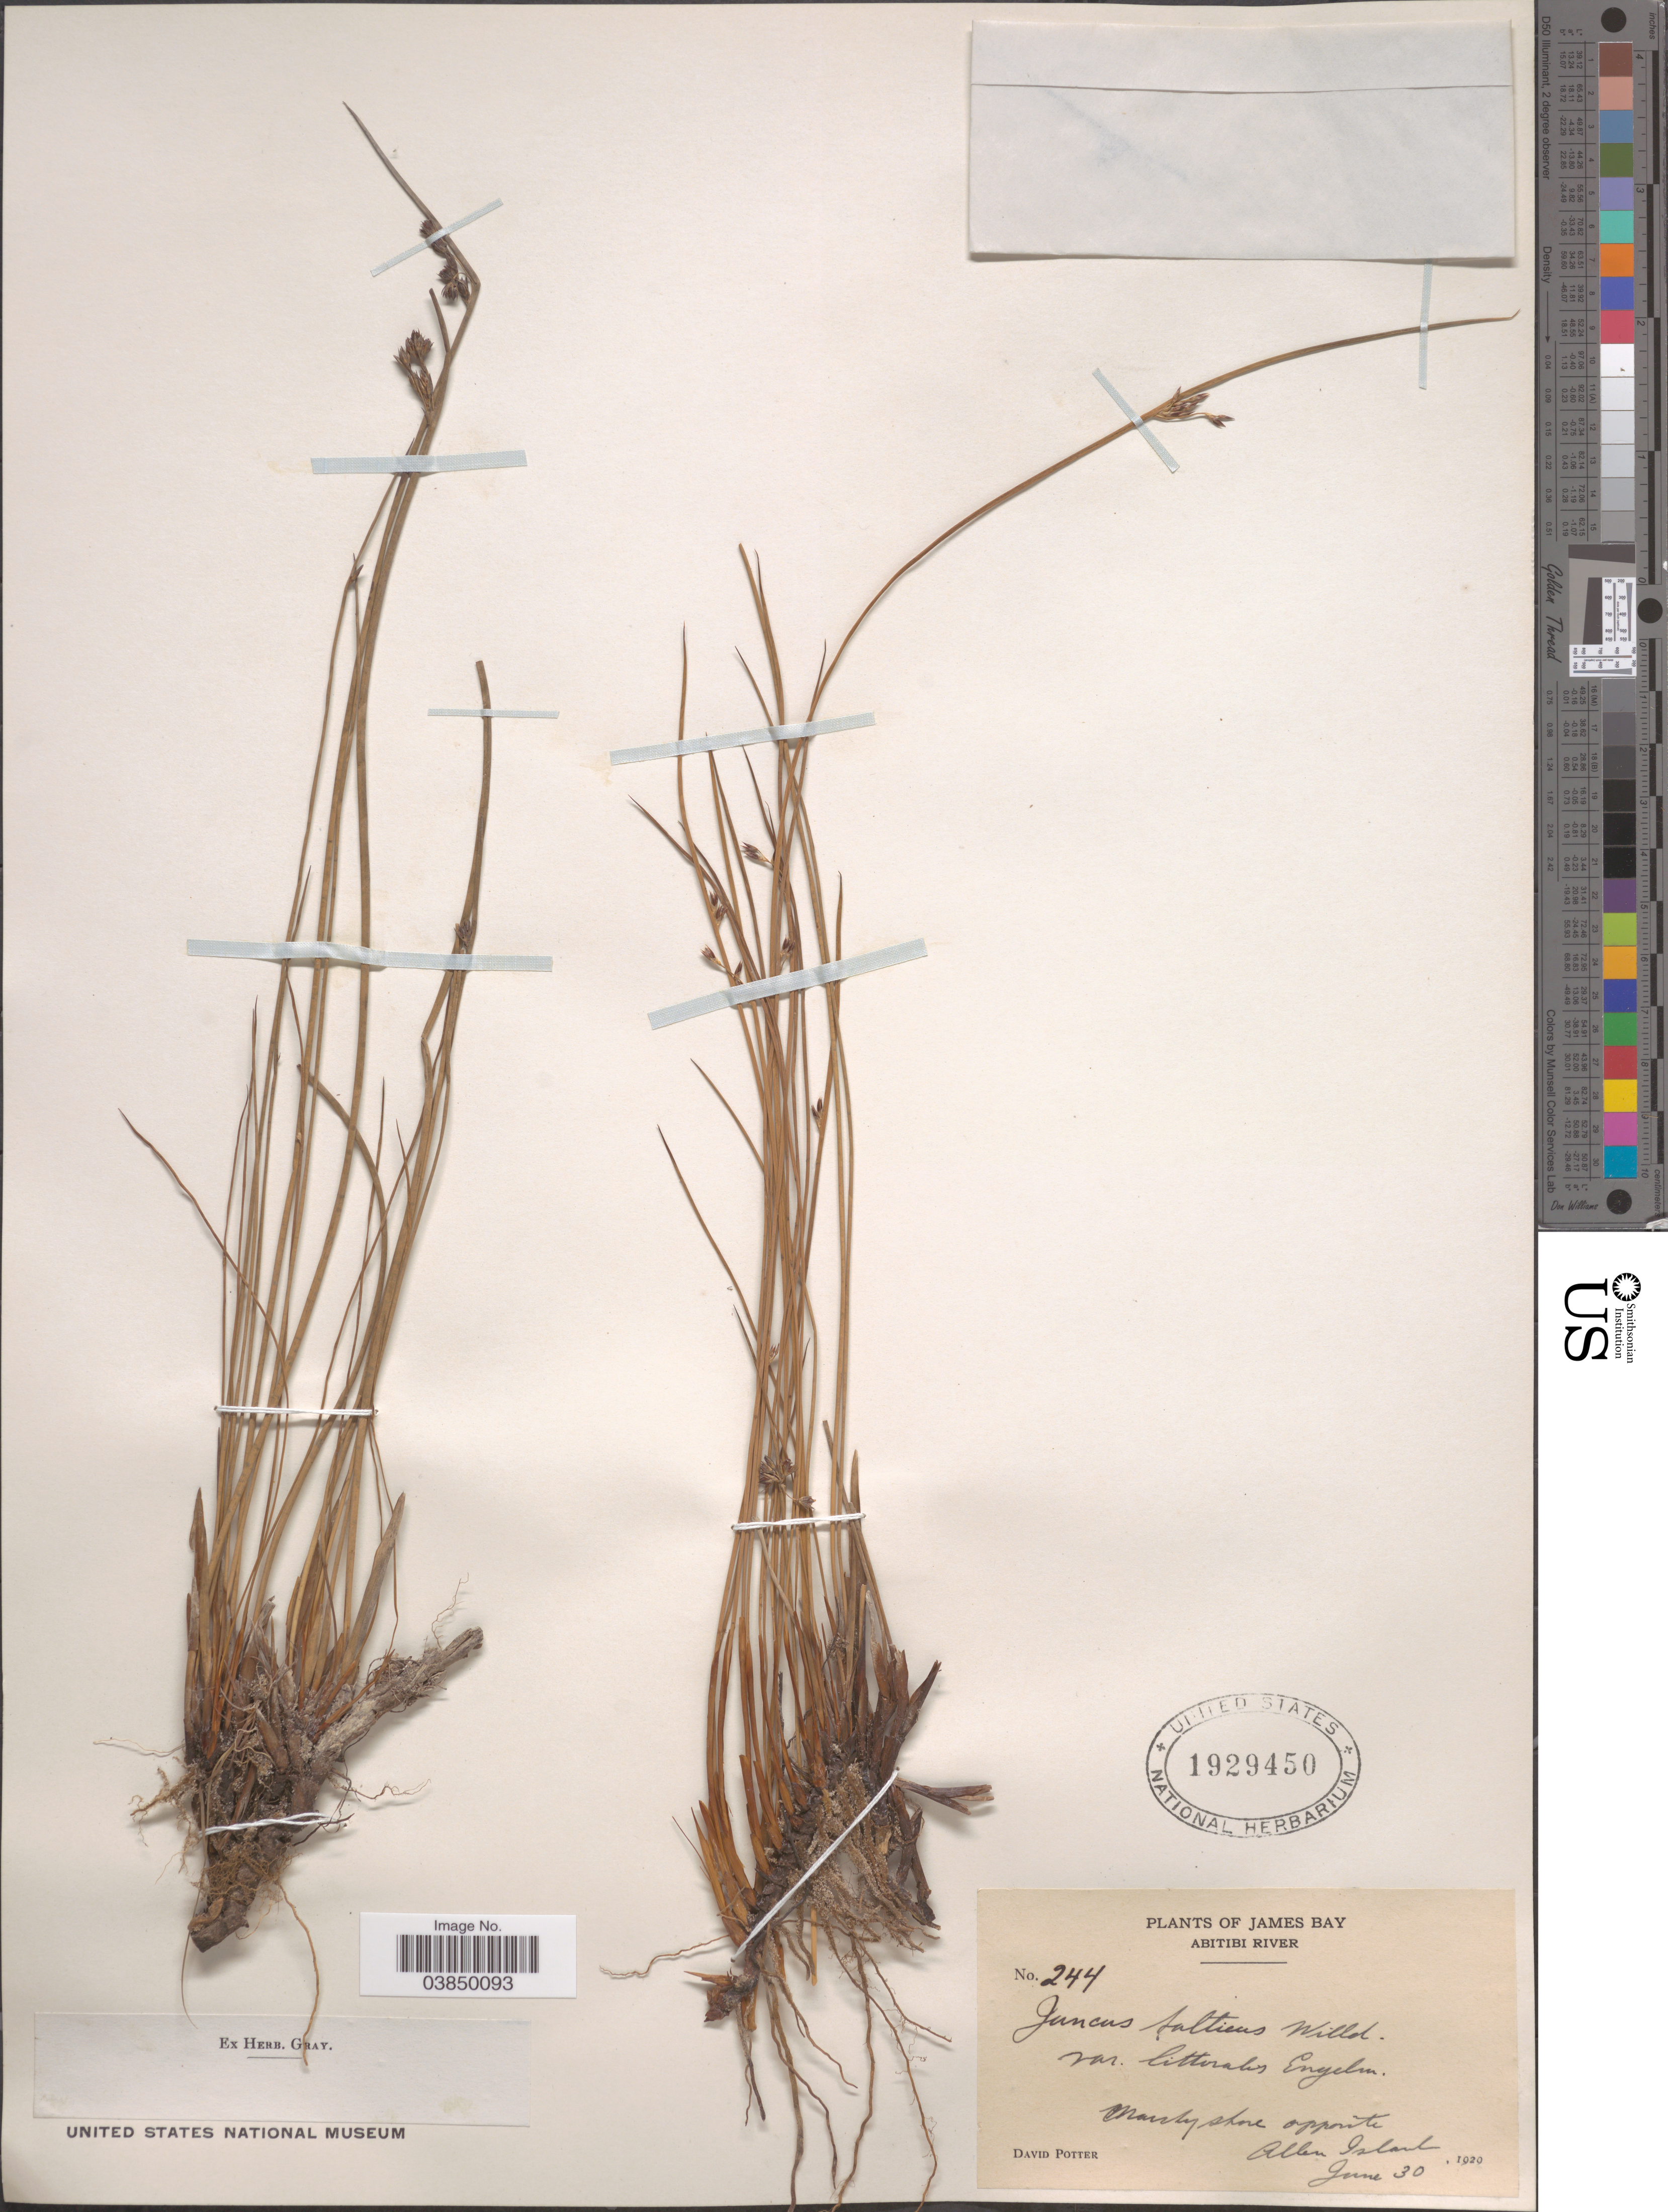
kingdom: Plantae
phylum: Tracheophyta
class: Liliopsida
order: Poales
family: Juncaceae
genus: Juncus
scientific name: Juncus balticus var. littoralis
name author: Engelm.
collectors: D. Potter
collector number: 244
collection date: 1929-06-30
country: Canada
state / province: Nova Scotia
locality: James Bay. Abitibi River. Marshy shore opposite Allen Island.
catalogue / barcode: US 1929450